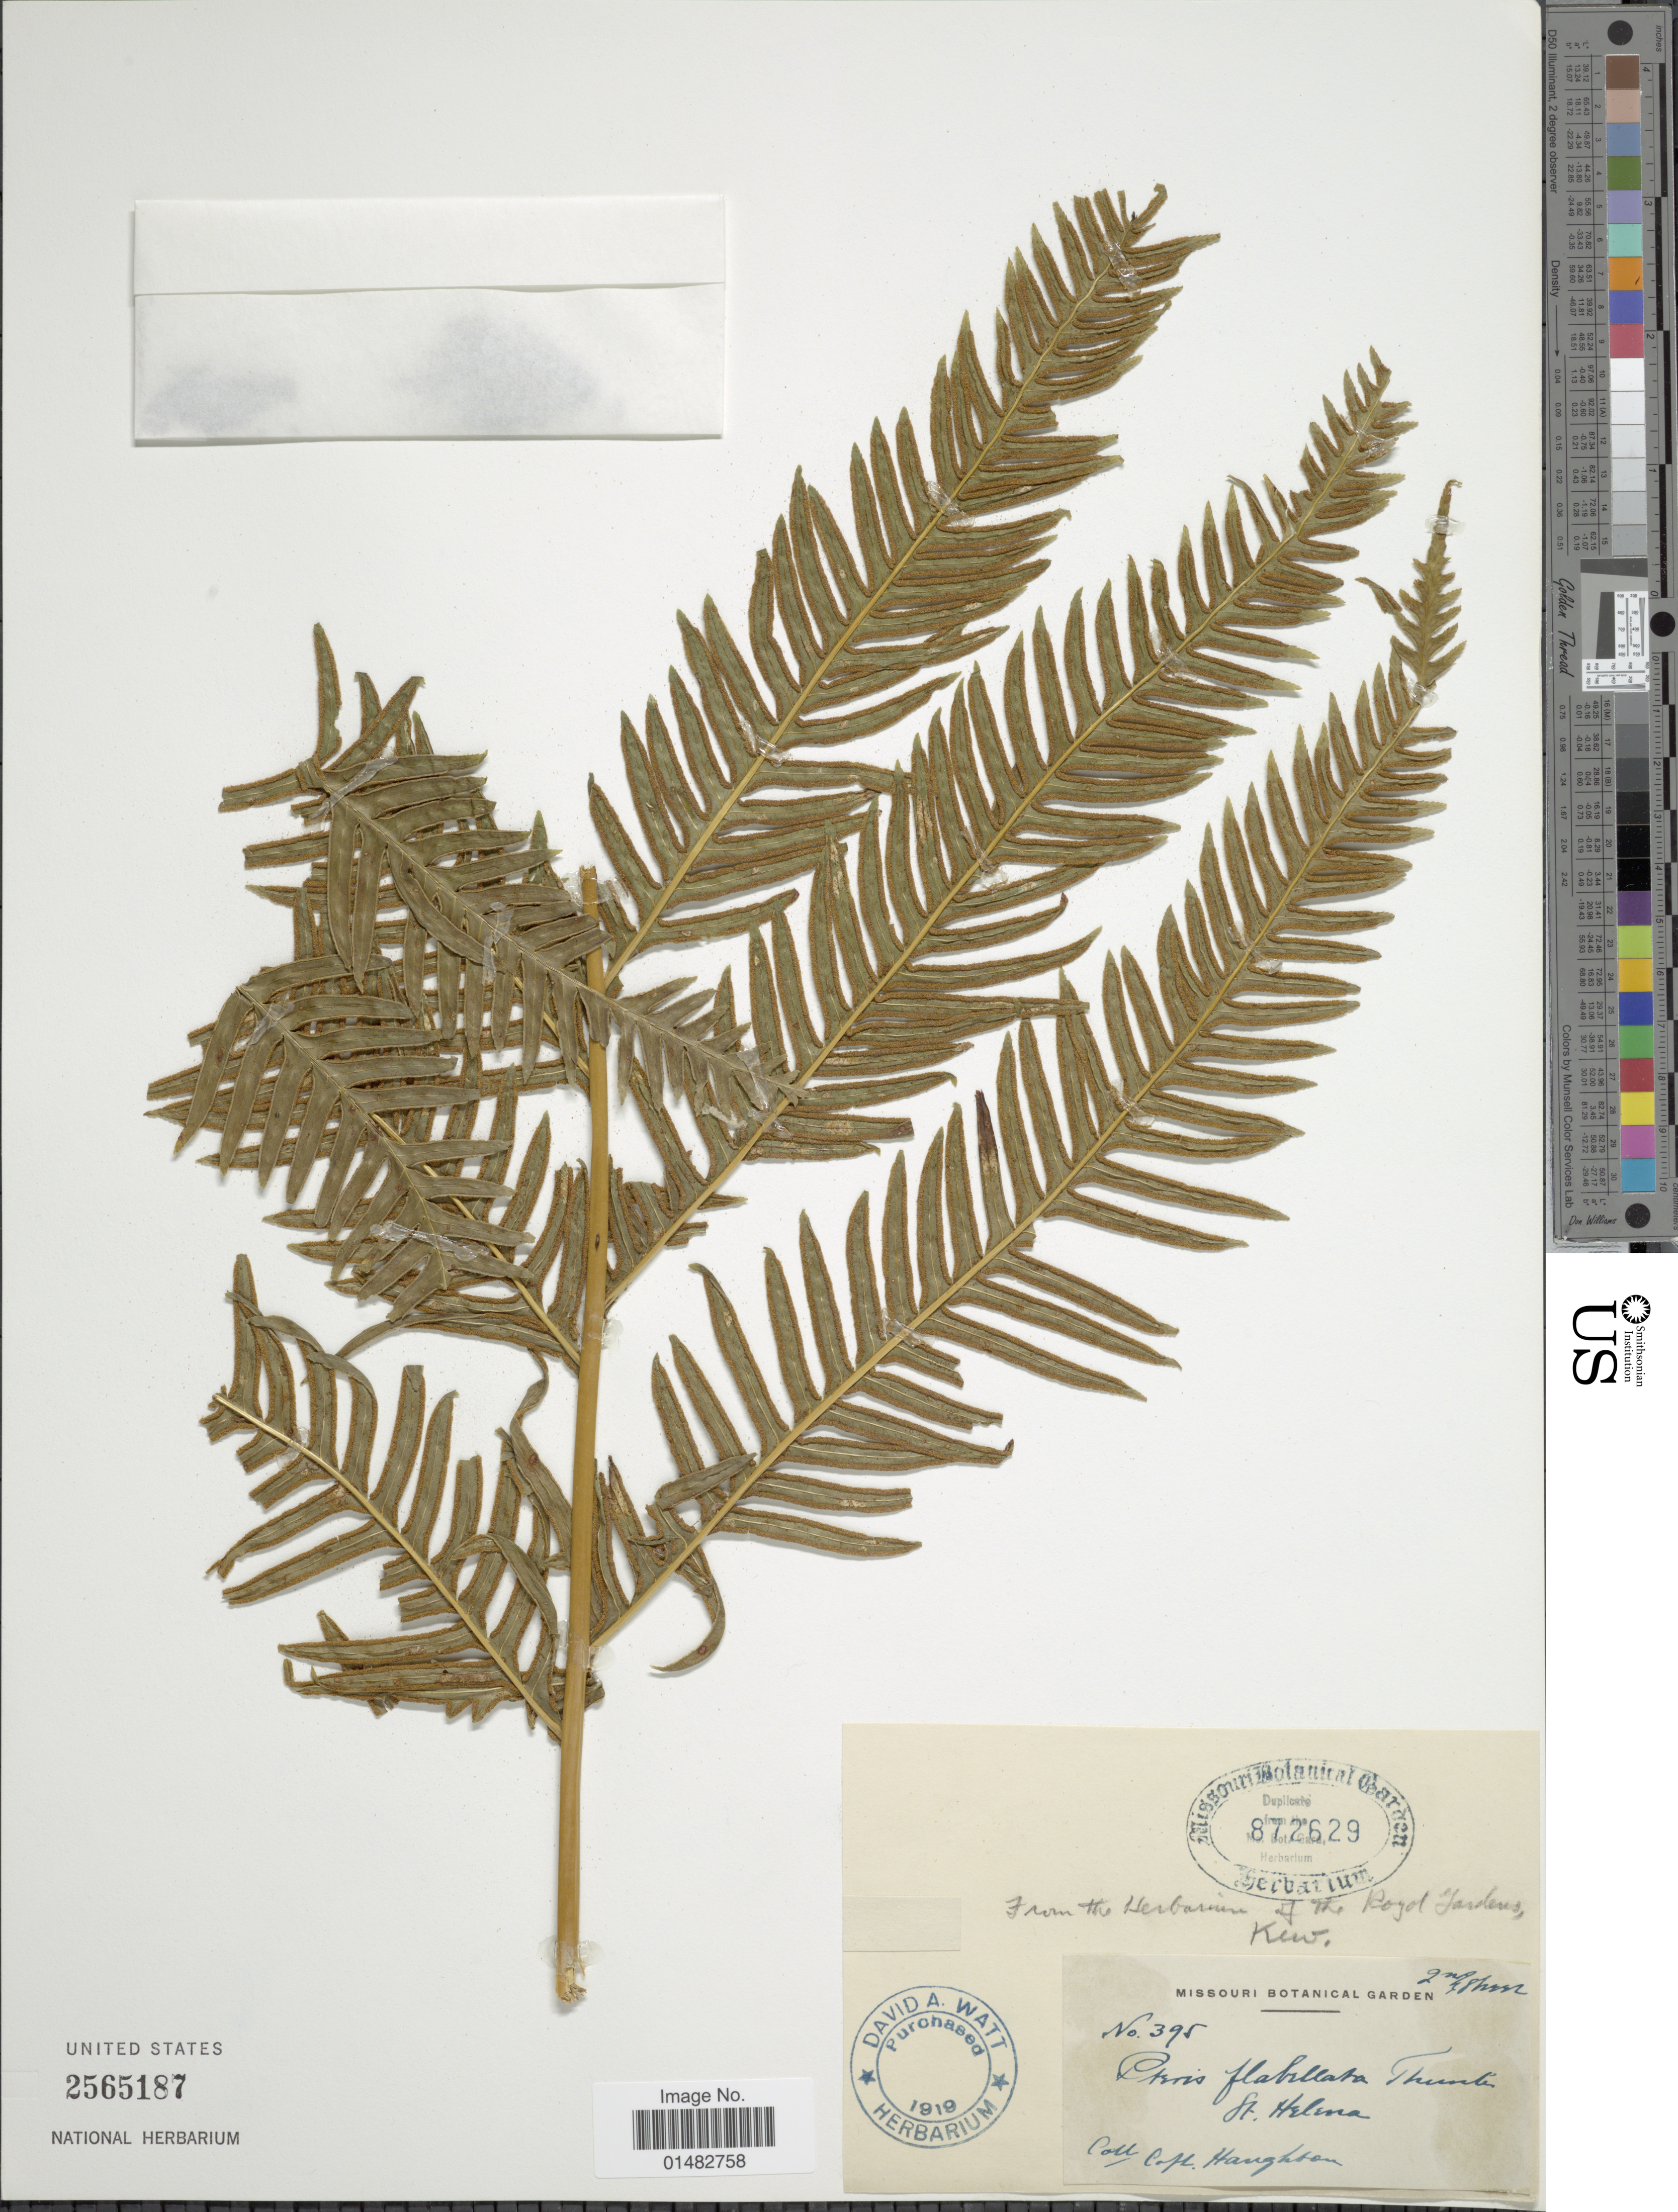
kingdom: Plantae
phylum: Tracheophyta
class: Polypodiopsida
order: Polypodiales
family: Pteridaceae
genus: Pteris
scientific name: Pteris dentata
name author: Forssk.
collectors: C. Haughton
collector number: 395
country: St. Helena Islands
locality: St. Helena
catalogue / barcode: US 2565187